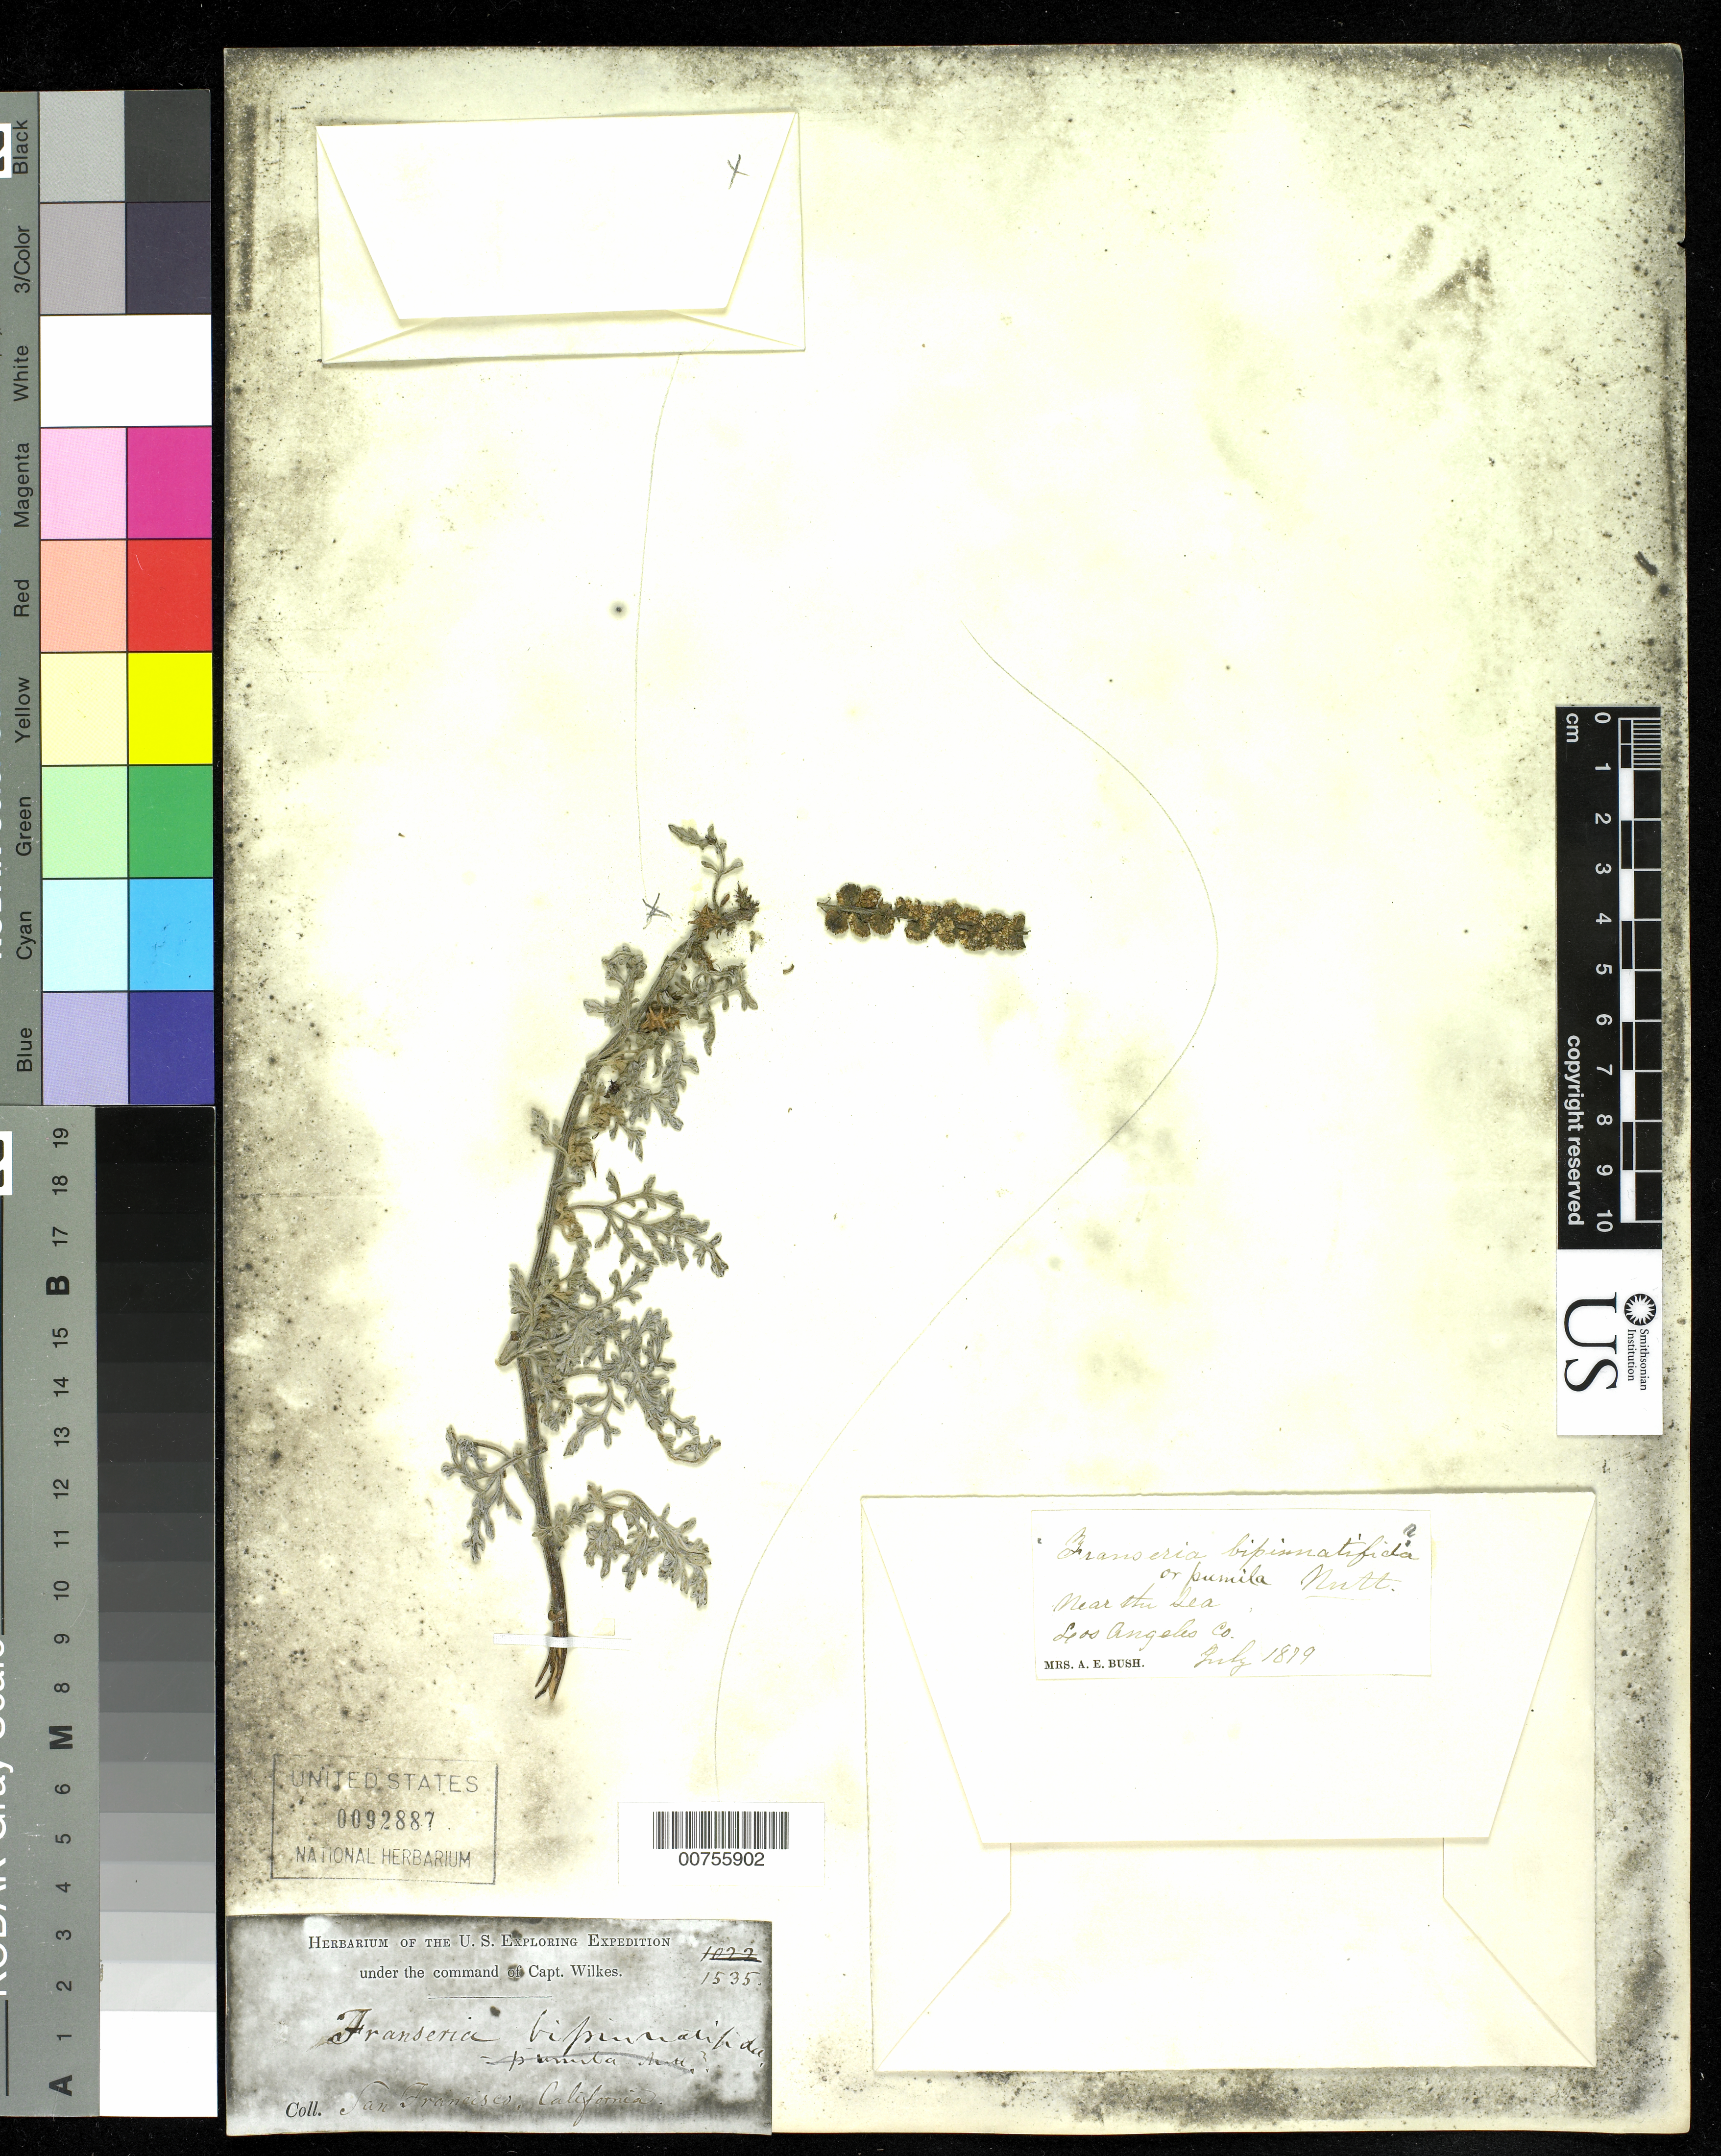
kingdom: Plantae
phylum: Tracheophyta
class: Magnoliopsida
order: Asterales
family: Asteraceae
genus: Franseria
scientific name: Franseria bipinnatifida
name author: A. Gray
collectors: Wilkes Explor. Exped.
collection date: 1838/1842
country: United States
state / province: California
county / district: San Francisco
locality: San Francisco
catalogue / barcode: US 92887